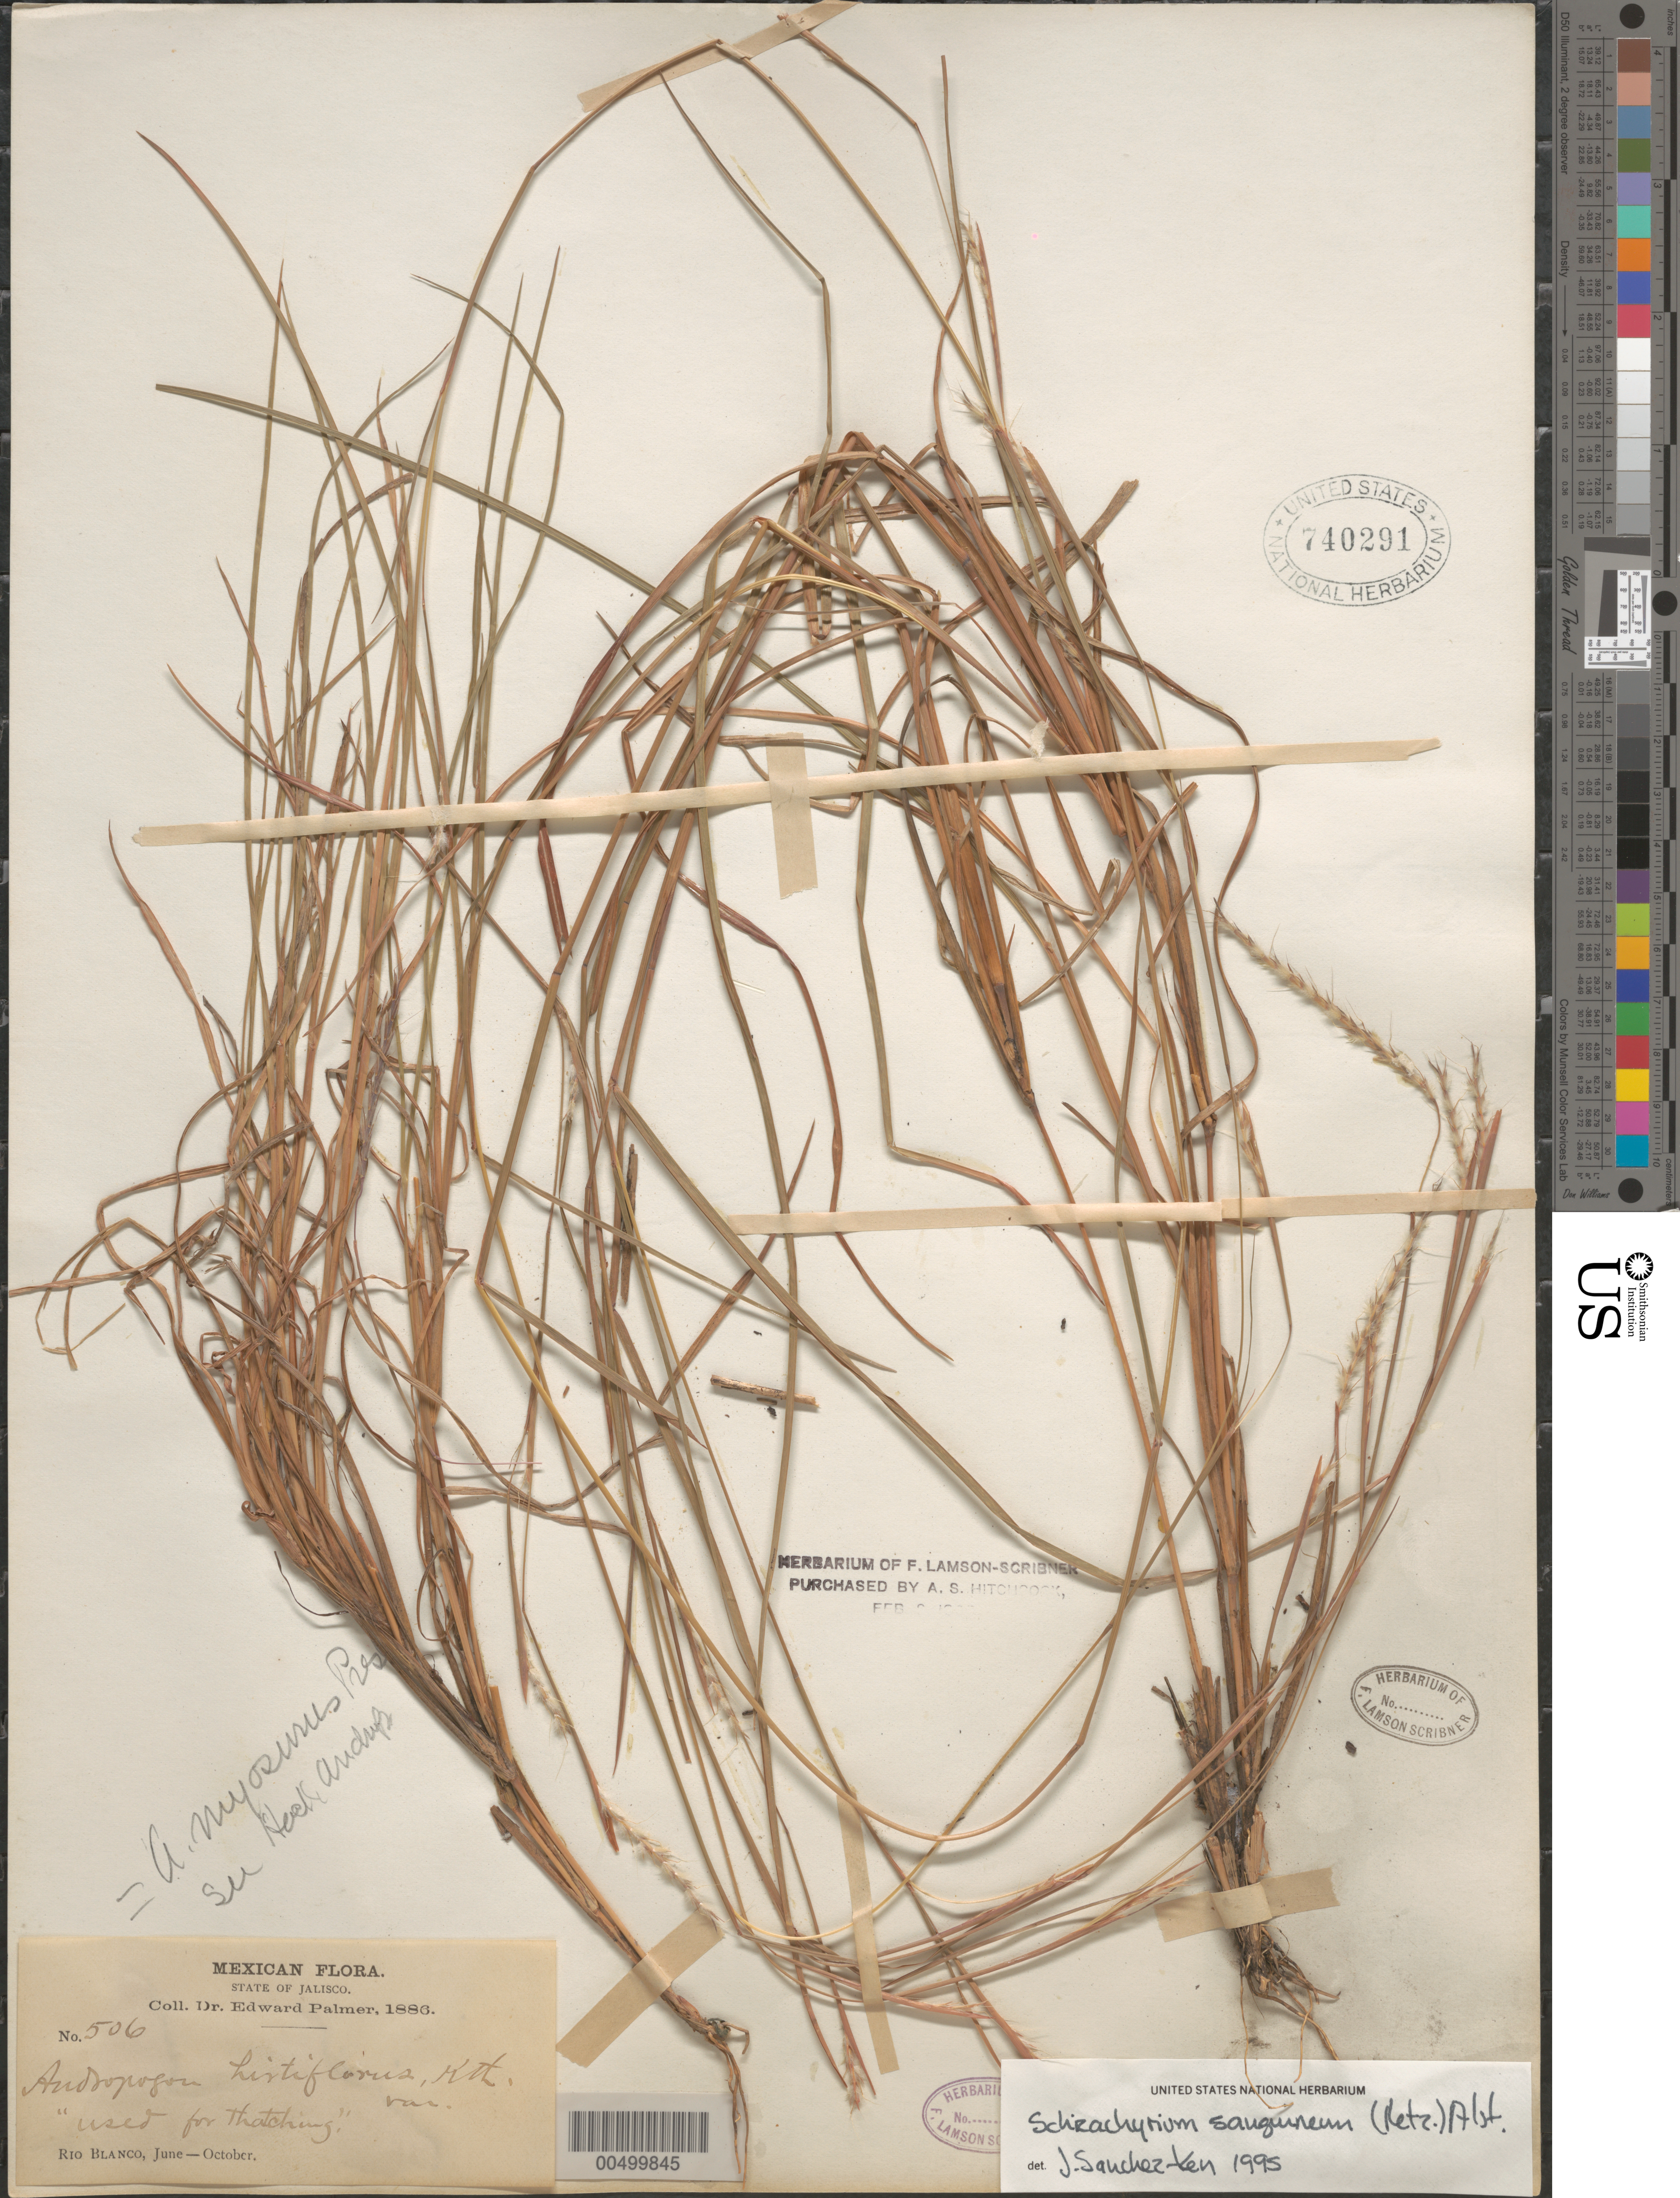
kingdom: Plantae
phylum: Tracheophyta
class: Liliopsida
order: Poales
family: Poaceae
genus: Schizachyrium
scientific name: Schizachyrium sanguineum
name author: (Retz.) Alston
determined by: Sánchez-Ken, J. G.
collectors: E. Palmer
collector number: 506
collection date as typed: Jun 1886 to Oct 1886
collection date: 1886-06/1886-10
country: Mexico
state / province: Jalisco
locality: Rio Blanco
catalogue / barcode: US 740291